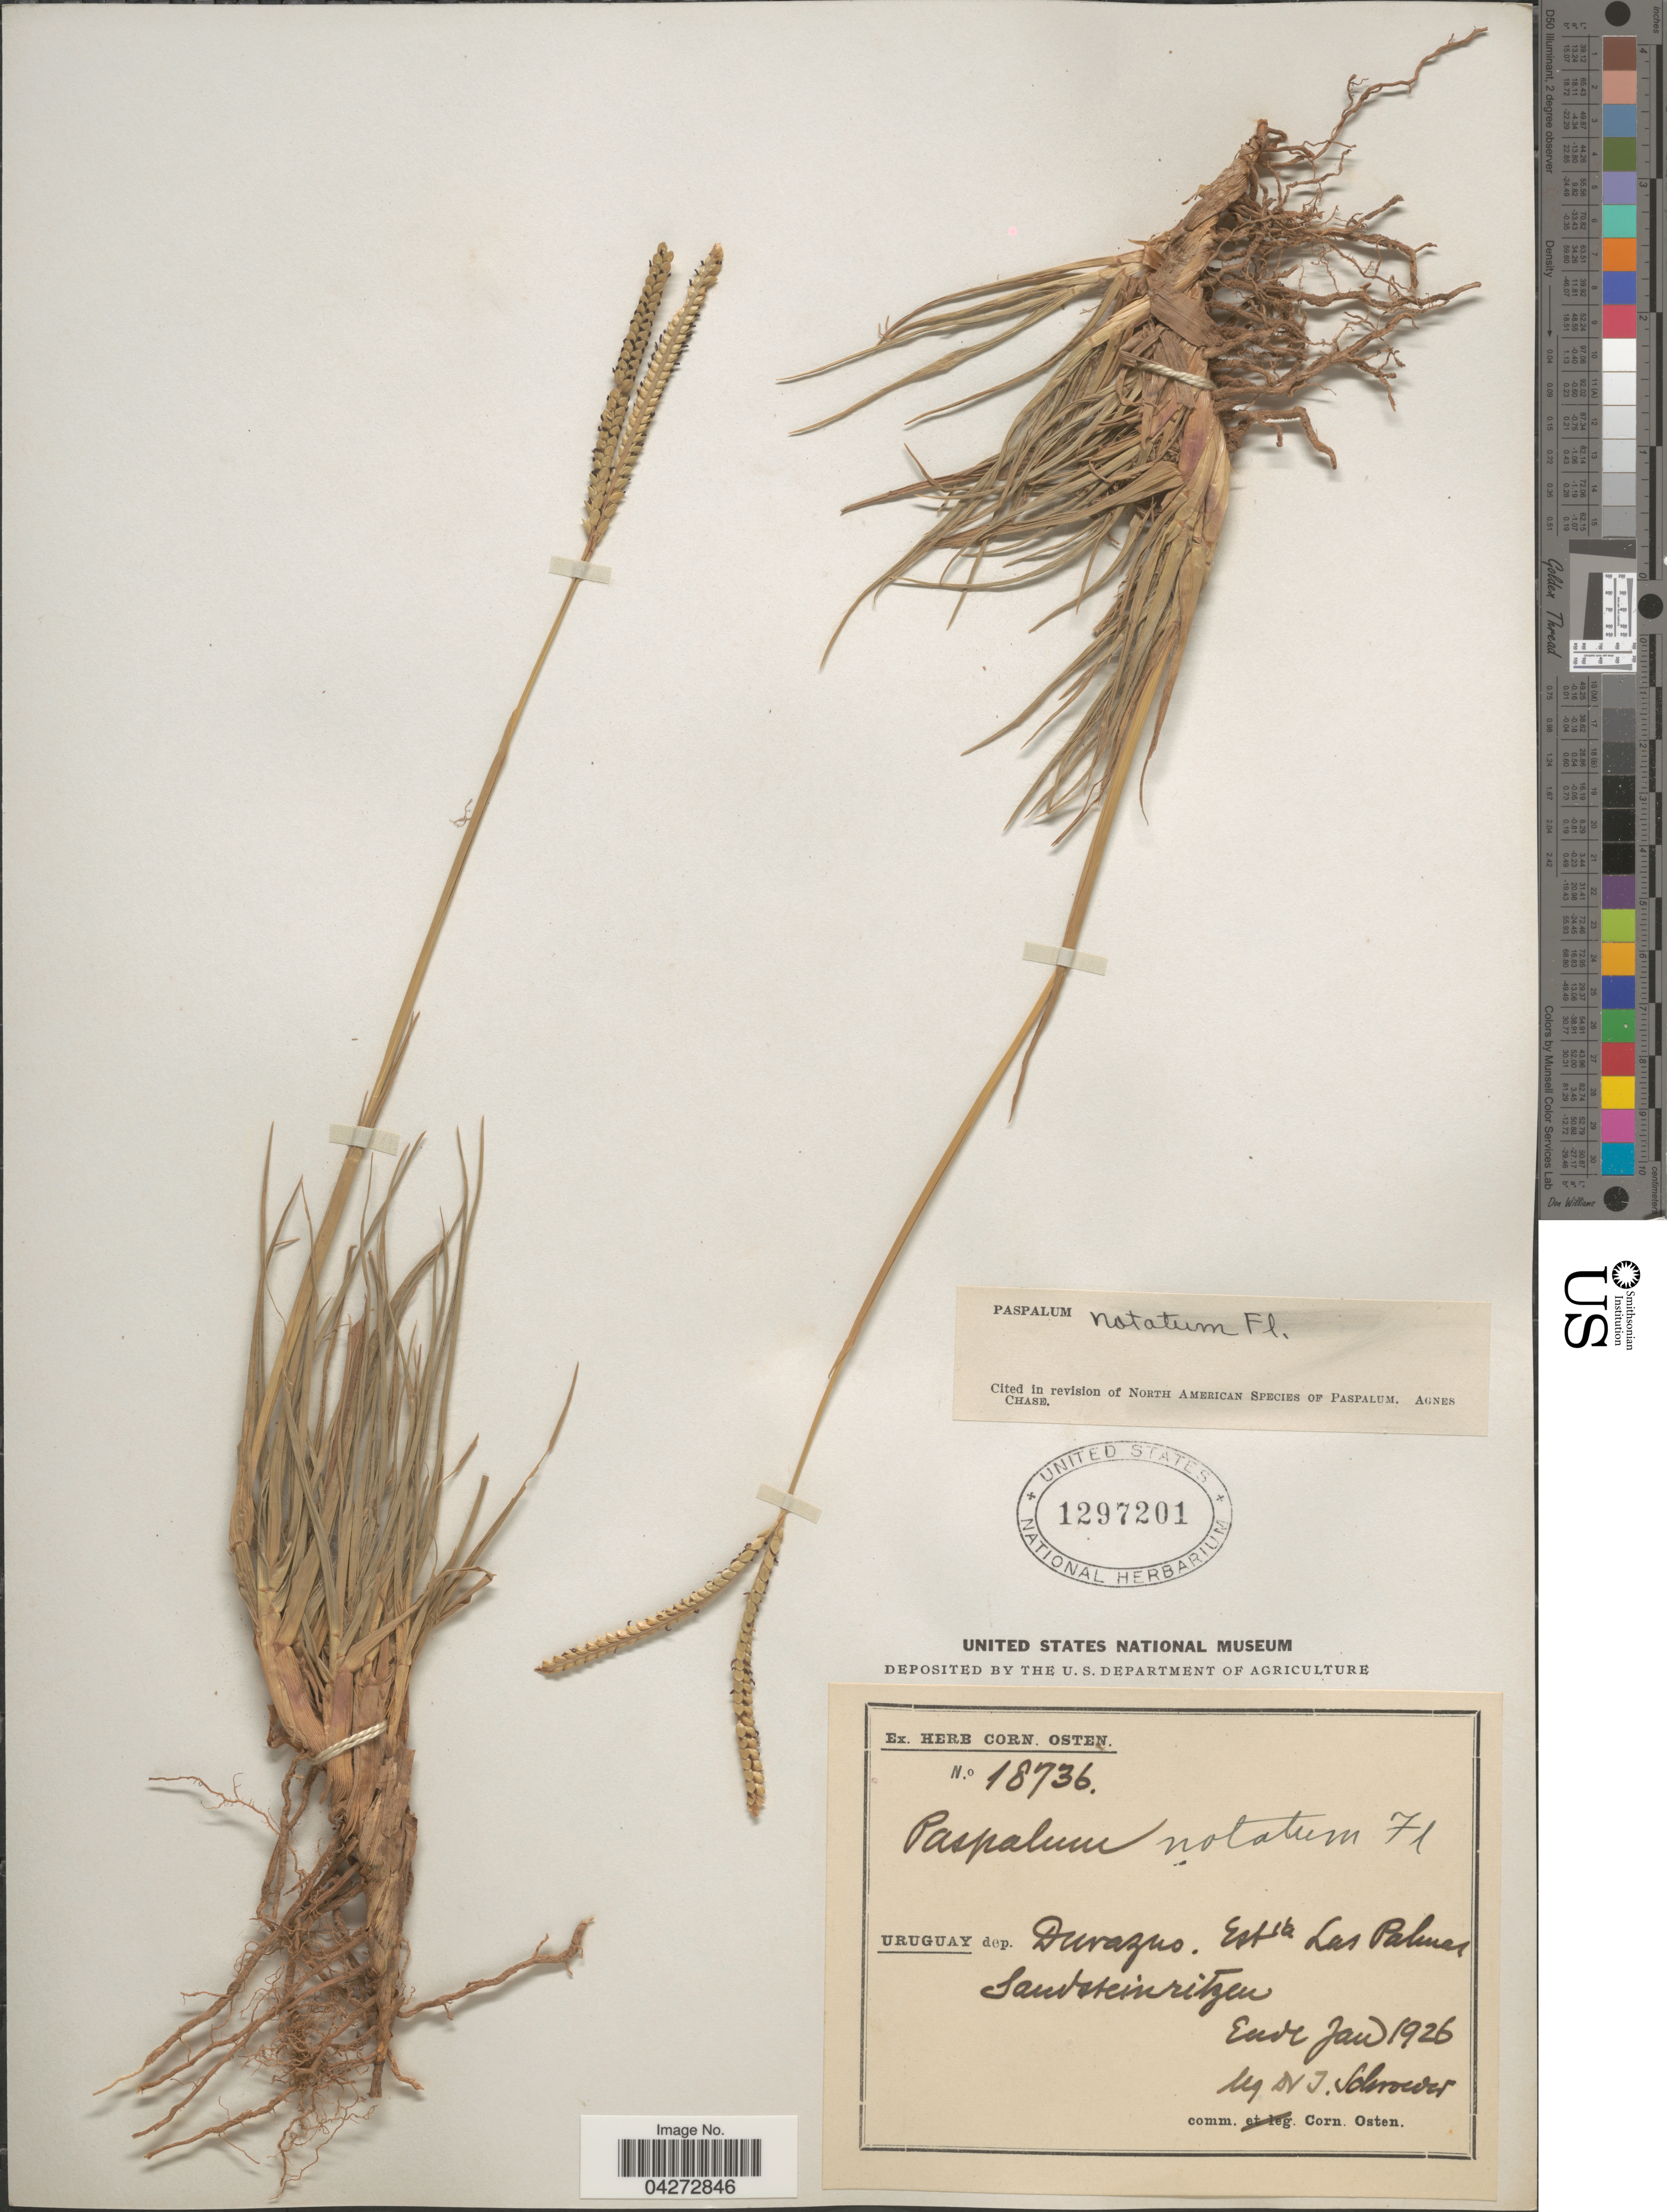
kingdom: Plantae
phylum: Tracheophyta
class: Liliopsida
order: Poales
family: Poaceae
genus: Paspalum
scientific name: Paspalum notatum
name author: Flüggé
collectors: J. Schroeder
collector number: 18736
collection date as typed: Ende Jan 1926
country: Uruguay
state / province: Durazno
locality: Dep. Durazno. Esta Las Palmas Sandsteinritzen.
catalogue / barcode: US 1297201